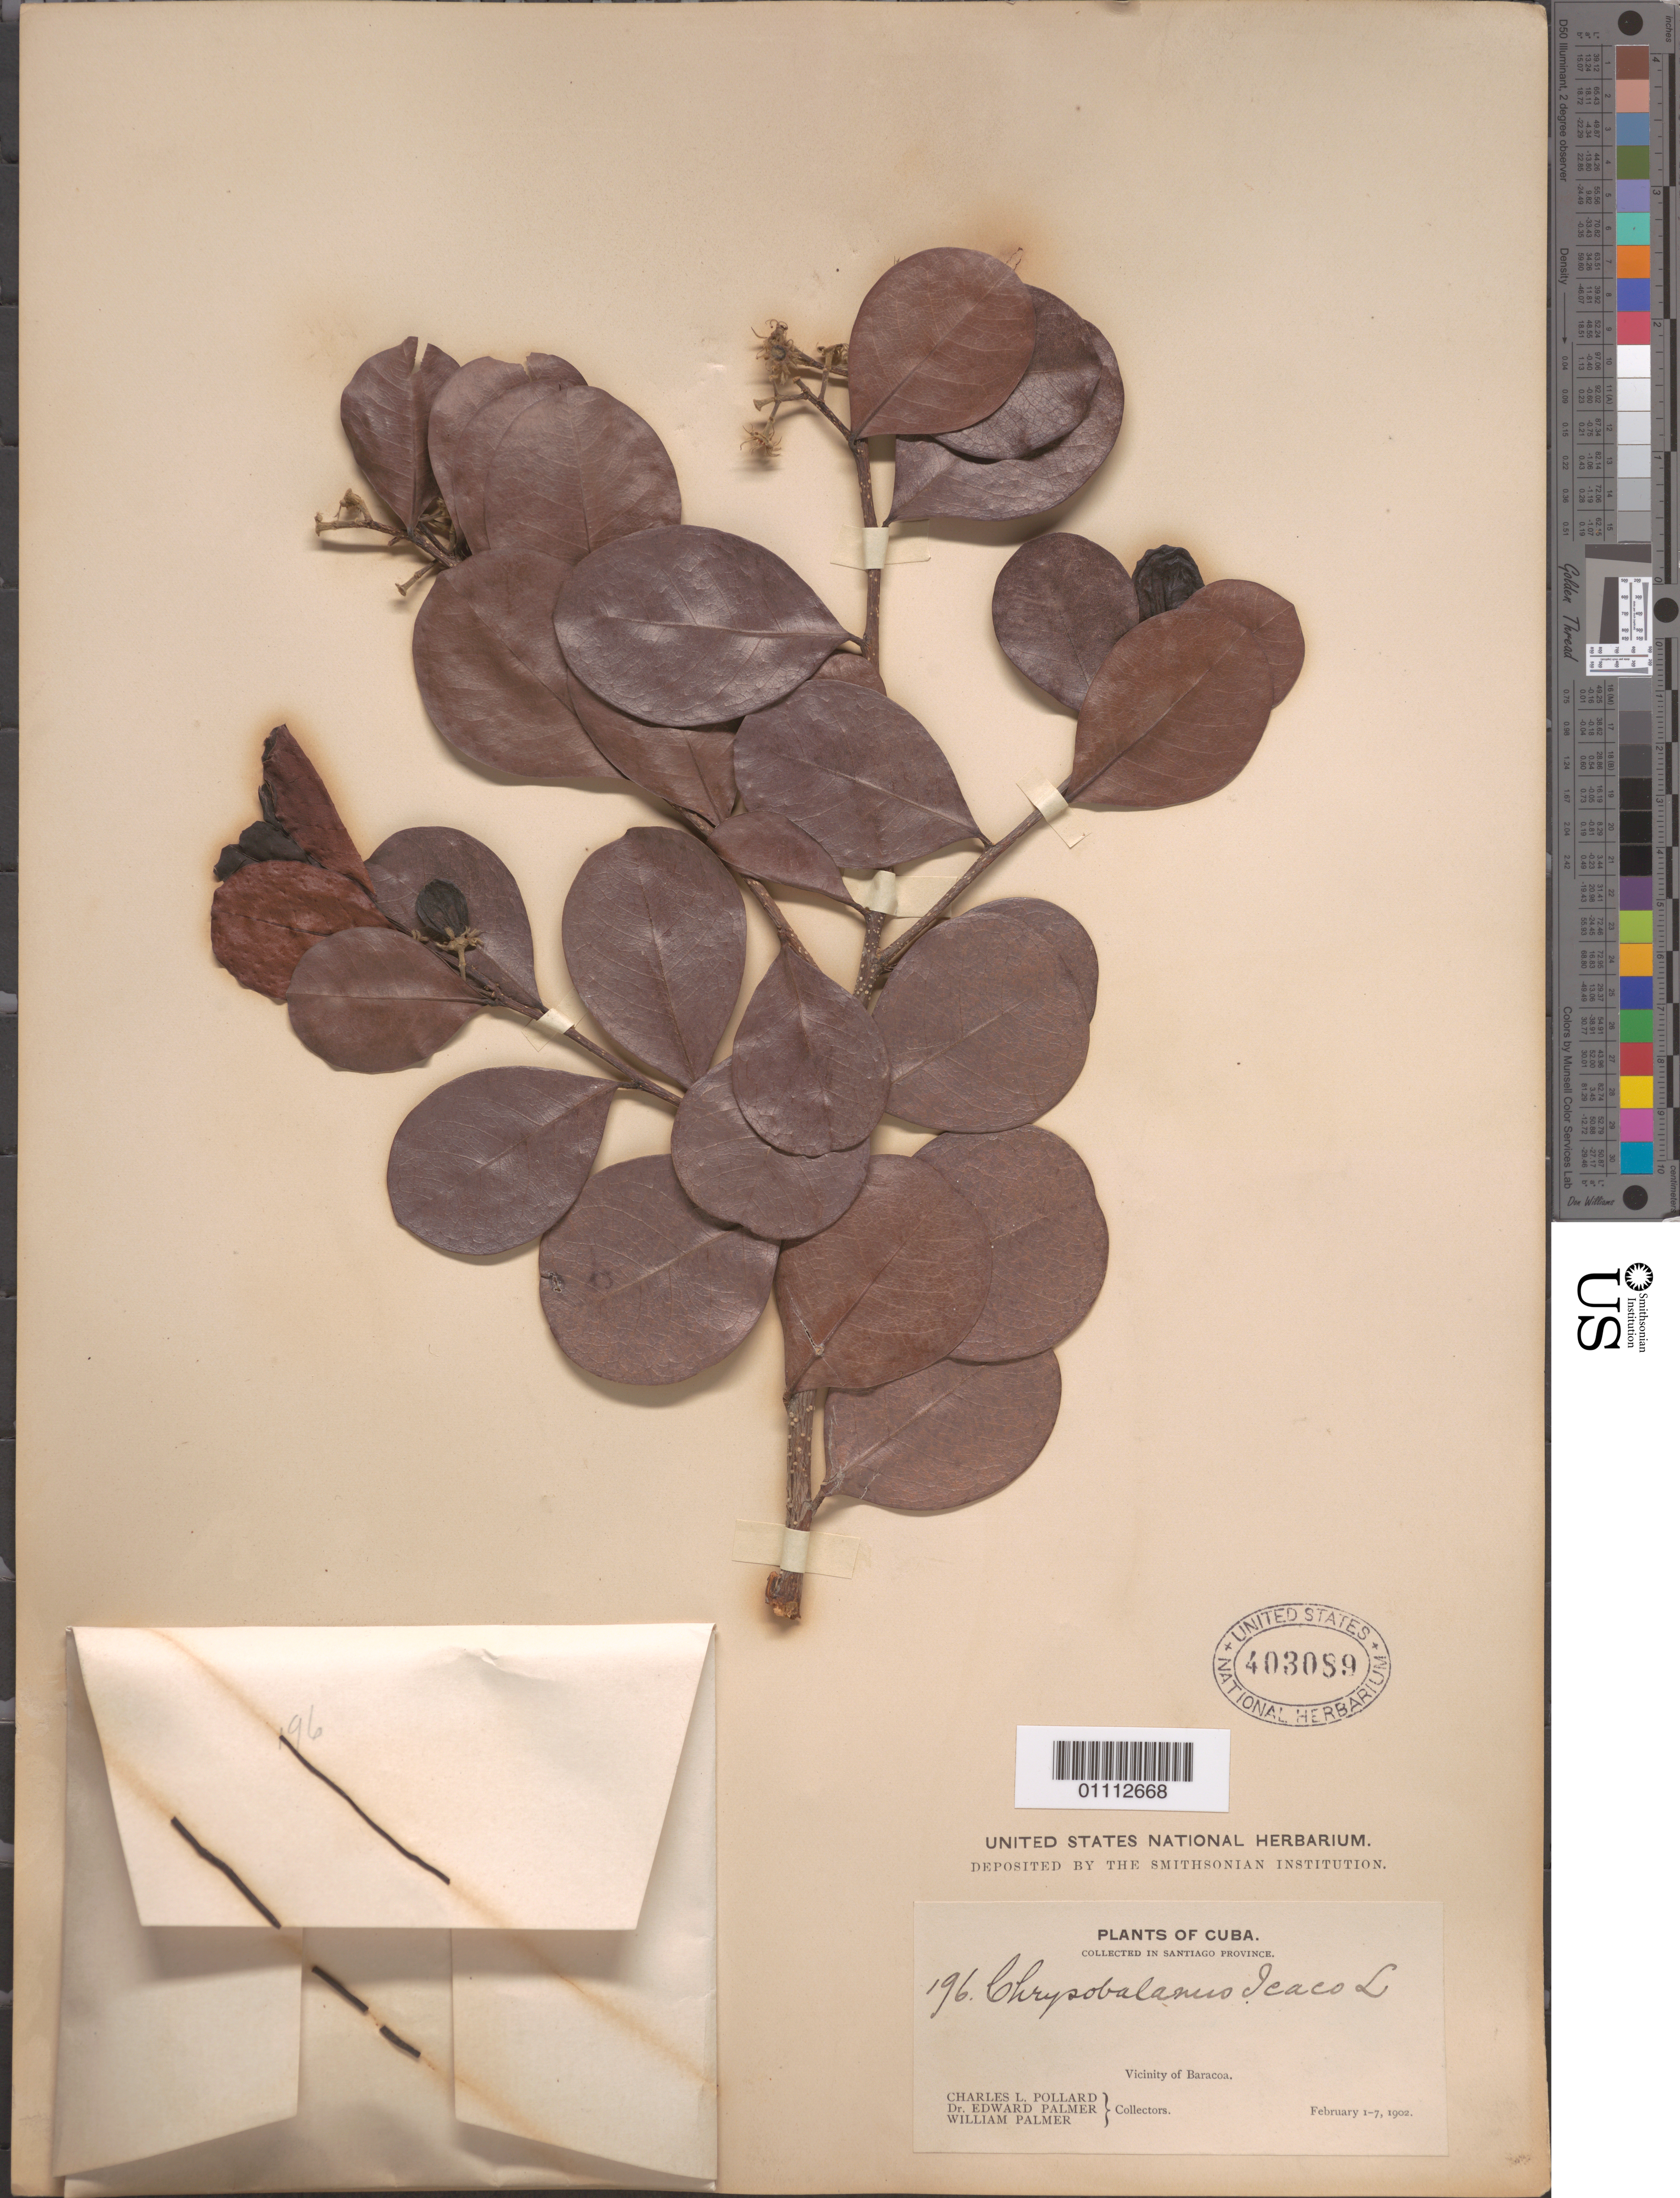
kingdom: Plantae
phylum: Tracheophyta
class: Magnoliopsida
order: Malpighiales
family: Chrysobalanaceae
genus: Chrysobalanus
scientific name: Chrysobalanus icaco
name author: L.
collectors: C. L. Pollard, E. Palmer & W. Palmer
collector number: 196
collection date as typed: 01 Feb 1902 to 07 Feb 1902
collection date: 1902-02-01/1902-02-07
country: Cuba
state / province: Santiago de Cuba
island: Cuba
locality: Vicinity of Baracoa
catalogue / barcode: US 403089